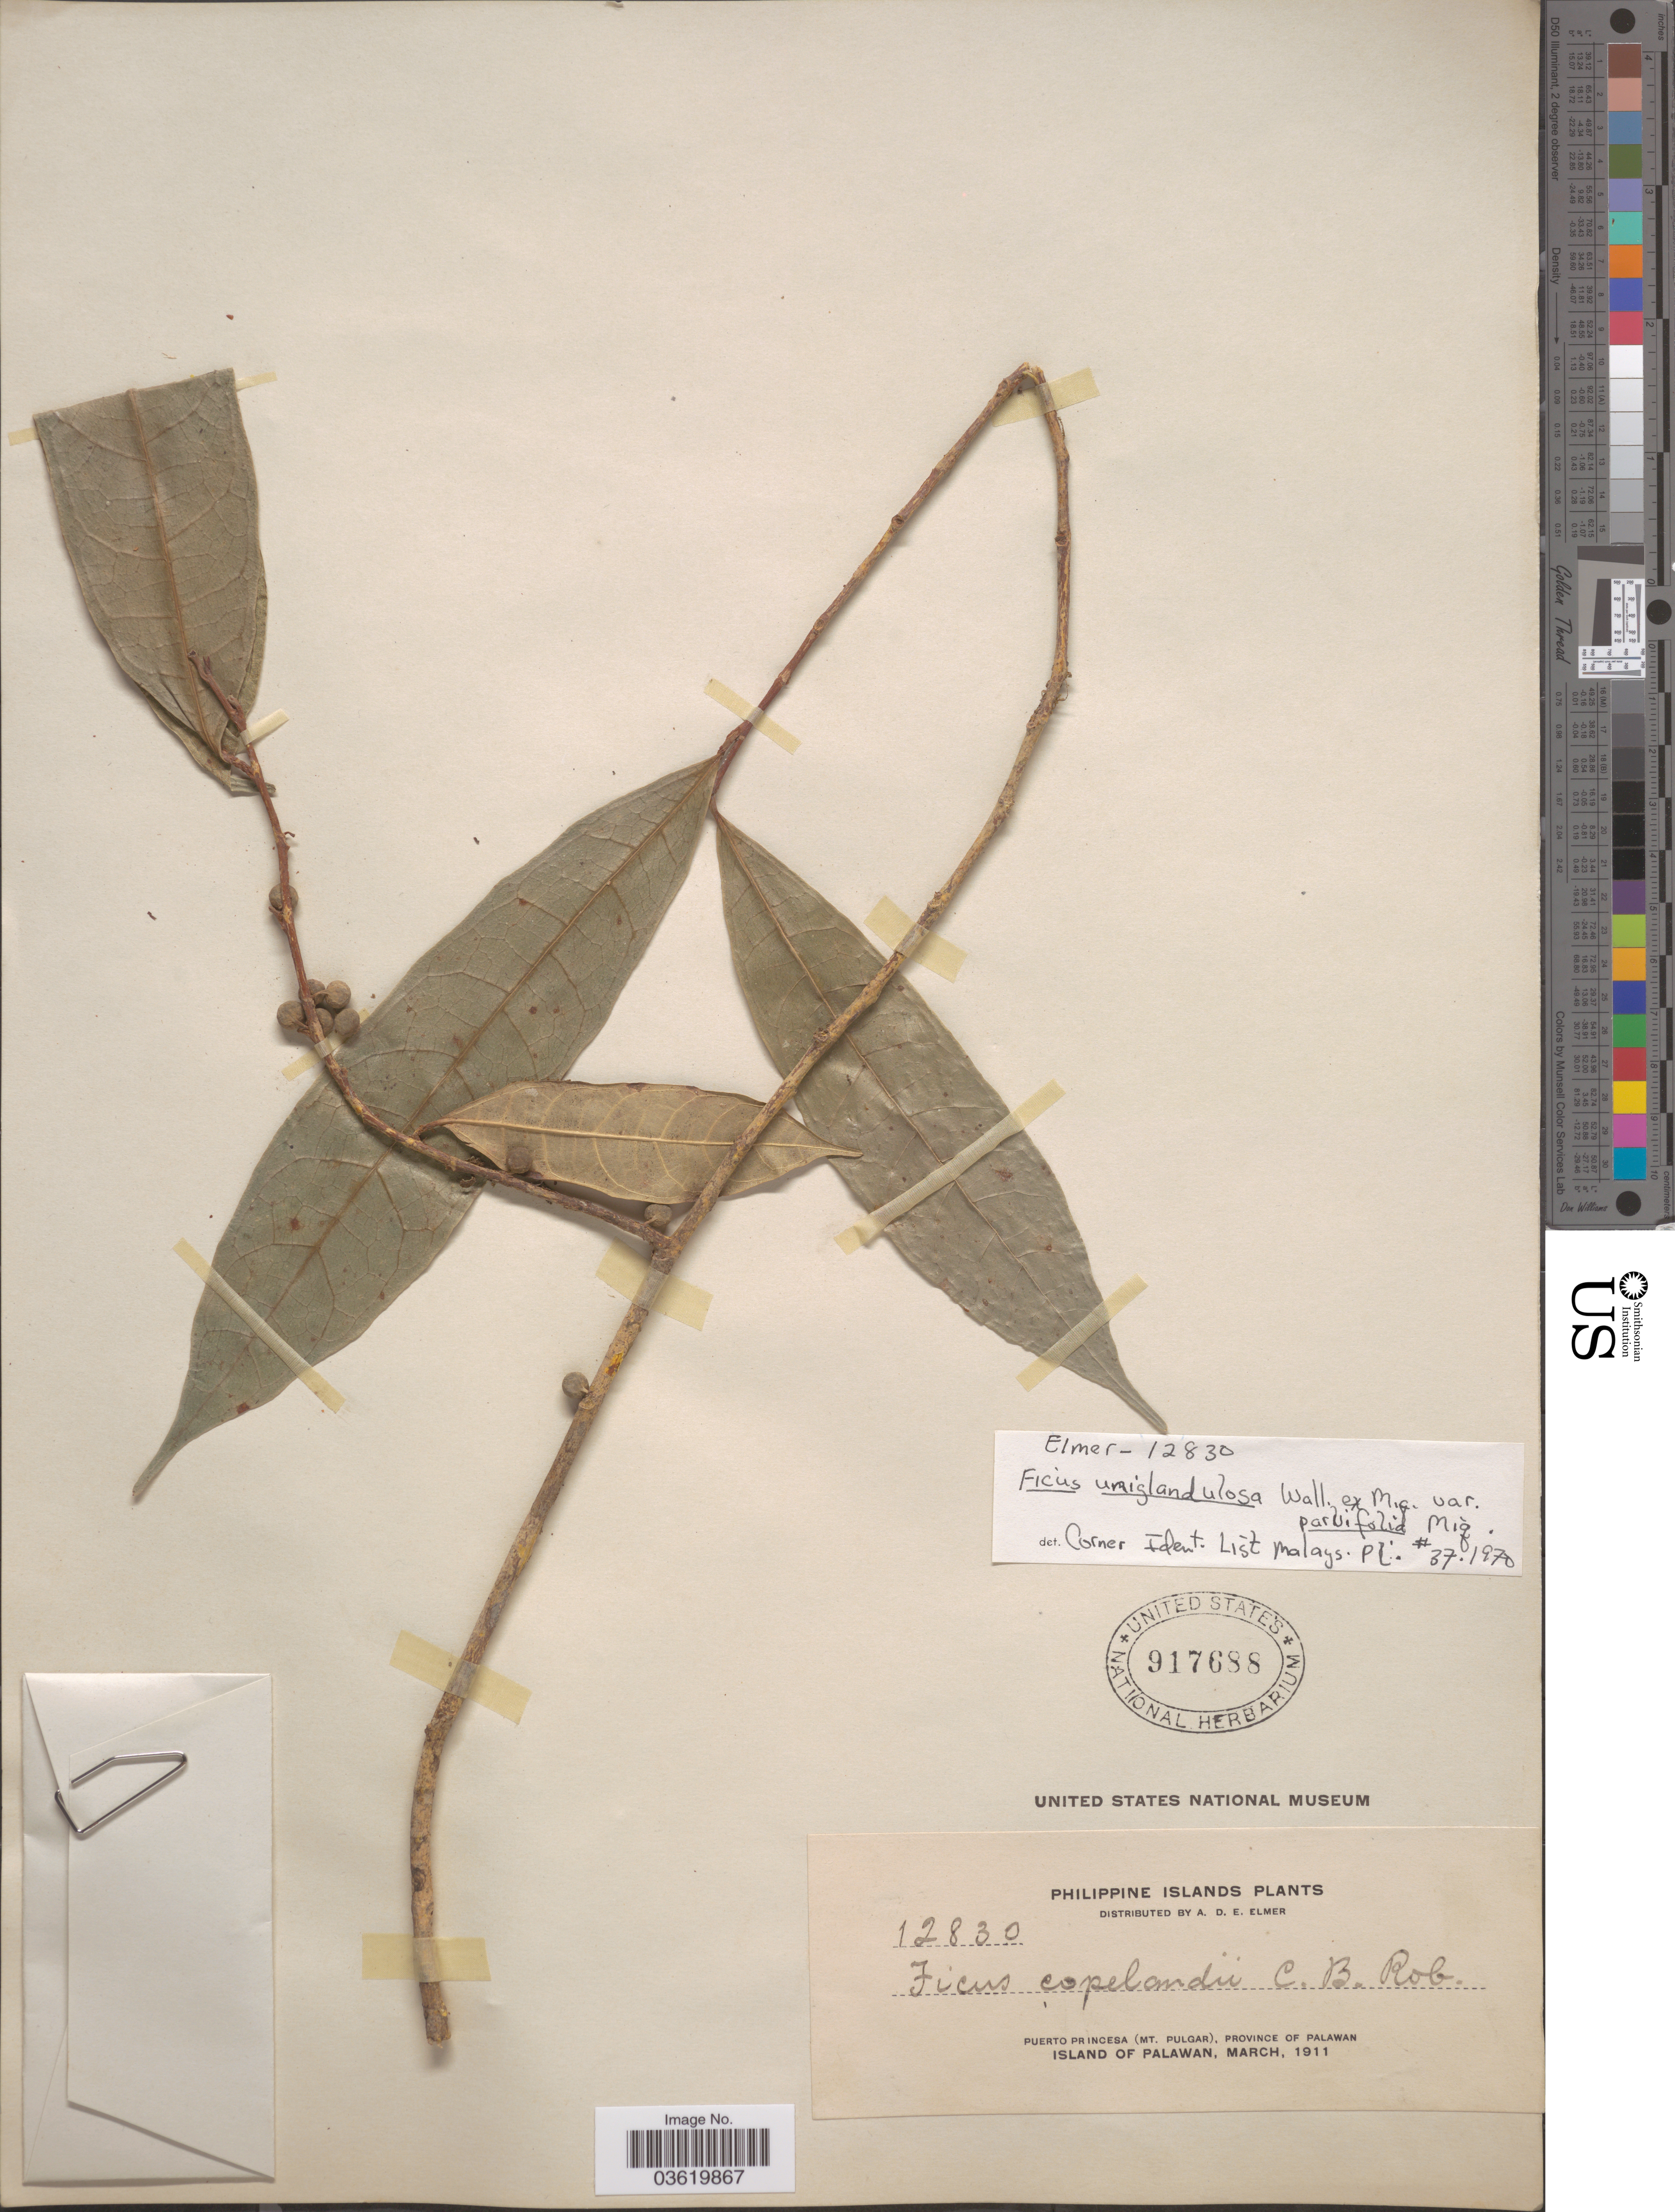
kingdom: Plantae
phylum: Tracheophyta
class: Magnoliopsida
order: Rosales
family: Moraceae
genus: Ficus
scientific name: Ficus uniglandulosa var. parvifolia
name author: Miq.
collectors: A. D. E. Elmer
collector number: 12830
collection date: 1911-03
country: Philippines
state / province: Mimaropa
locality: Philippine Islands. Puerto Princesa (Mt. Pulgar), Province of Palawan, Island of Palawan.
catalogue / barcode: US 917688